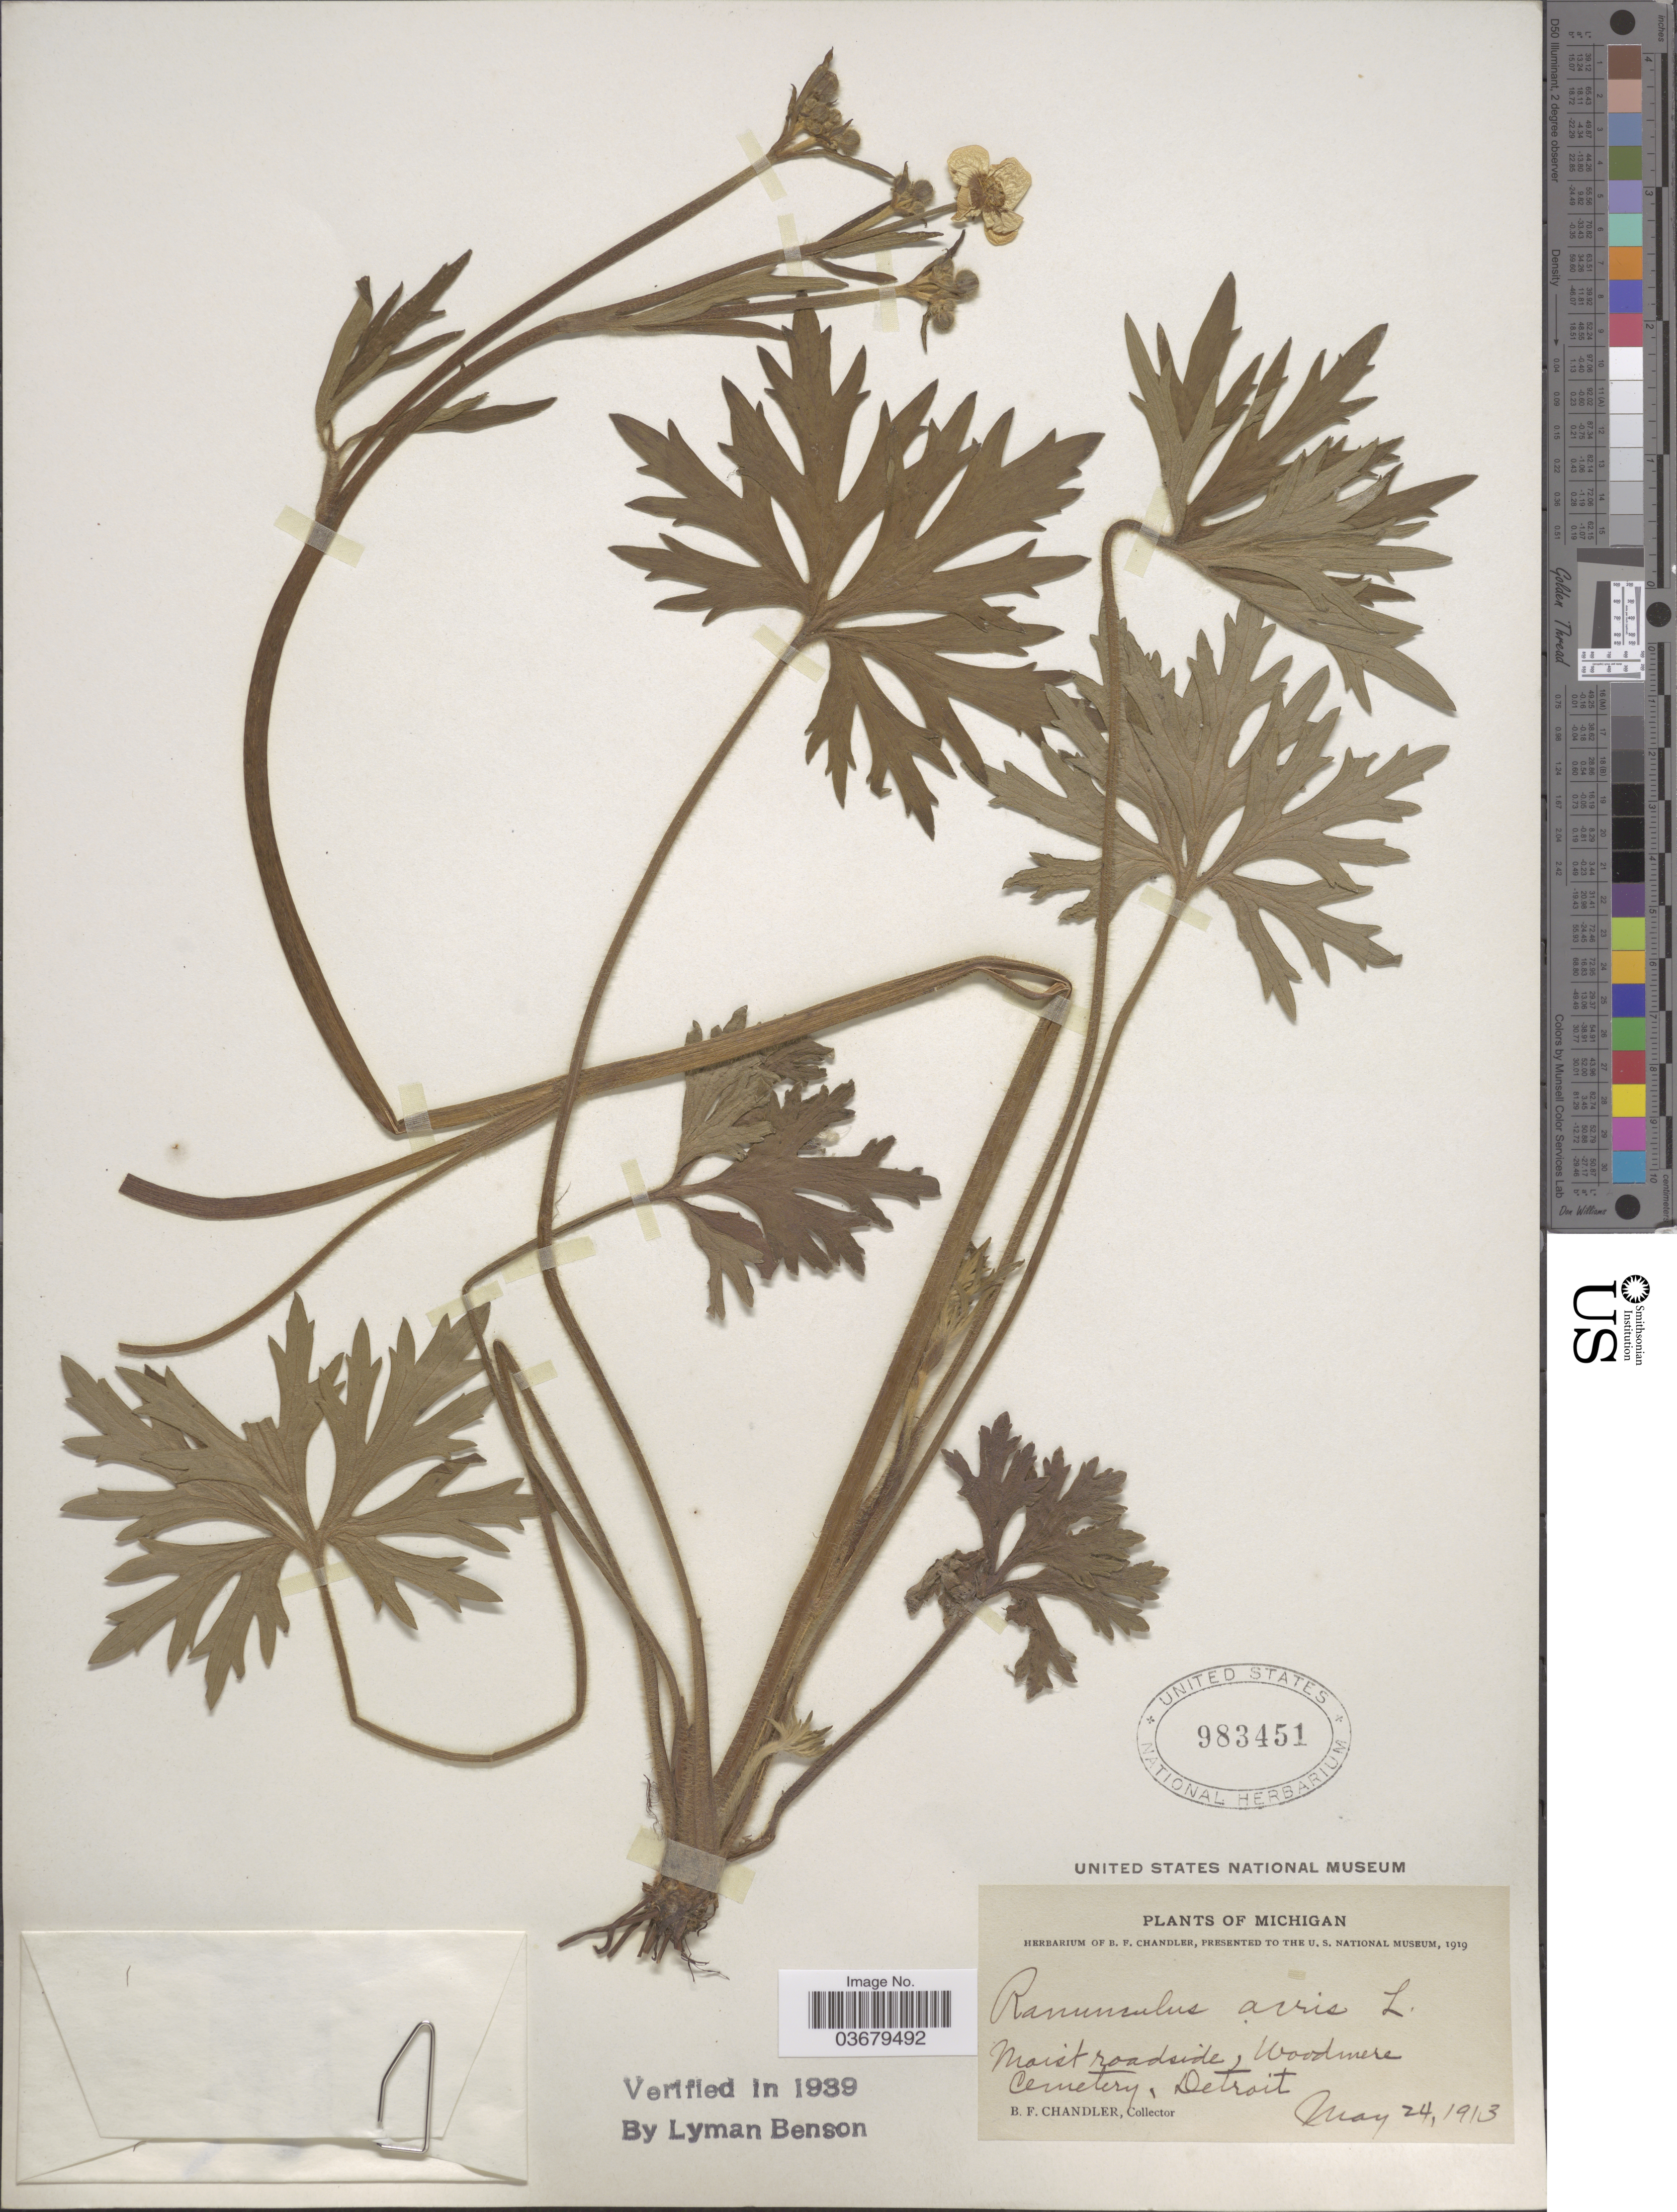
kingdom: Plantae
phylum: Tracheophyta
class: Magnoliopsida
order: Ranunculales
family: Ranunculaceae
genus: Ranunculus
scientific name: Ranunculus acris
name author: L.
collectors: B. F. Chandler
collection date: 1913-05-24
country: United States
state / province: Michigan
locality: Cemetery, Detroit.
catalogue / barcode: US 983451